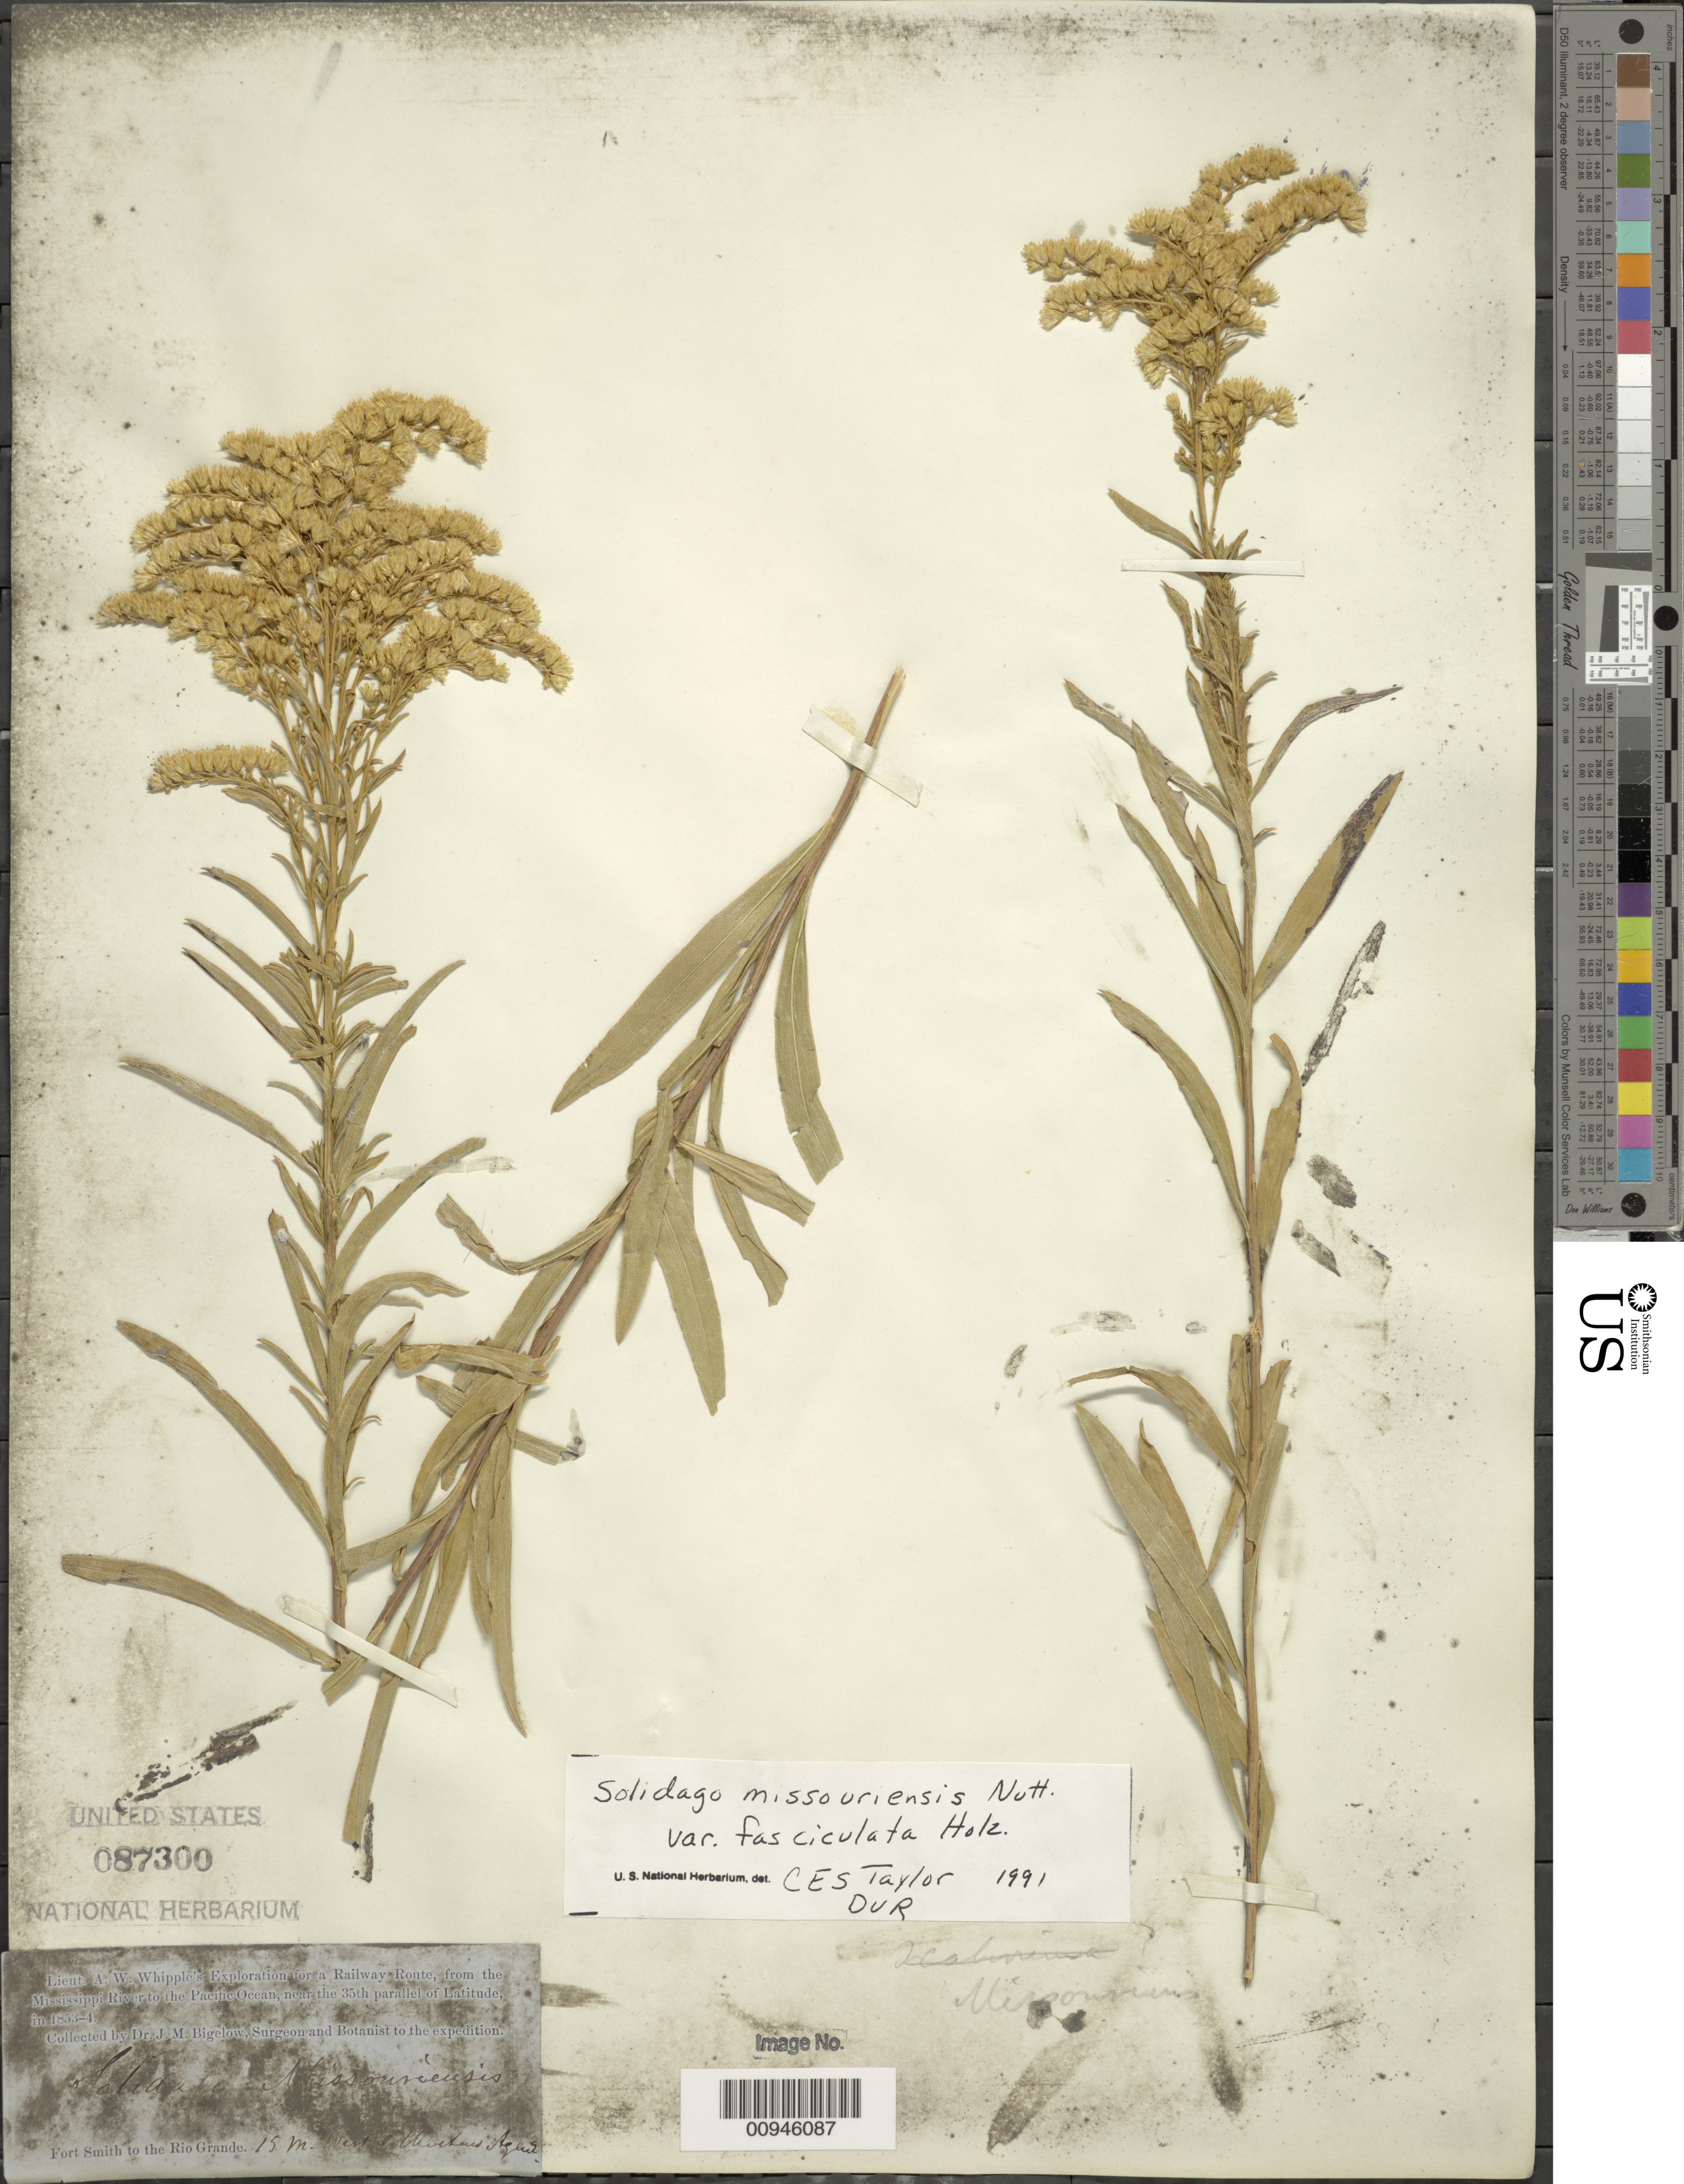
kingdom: Plantae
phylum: Tracheophyta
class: Magnoliopsida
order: Asterales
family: Asteraceae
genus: Solidago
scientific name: Solidago missouriensis var. fasciculata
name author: Holz.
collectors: J. M. Bigelow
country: United States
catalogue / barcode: US 87300